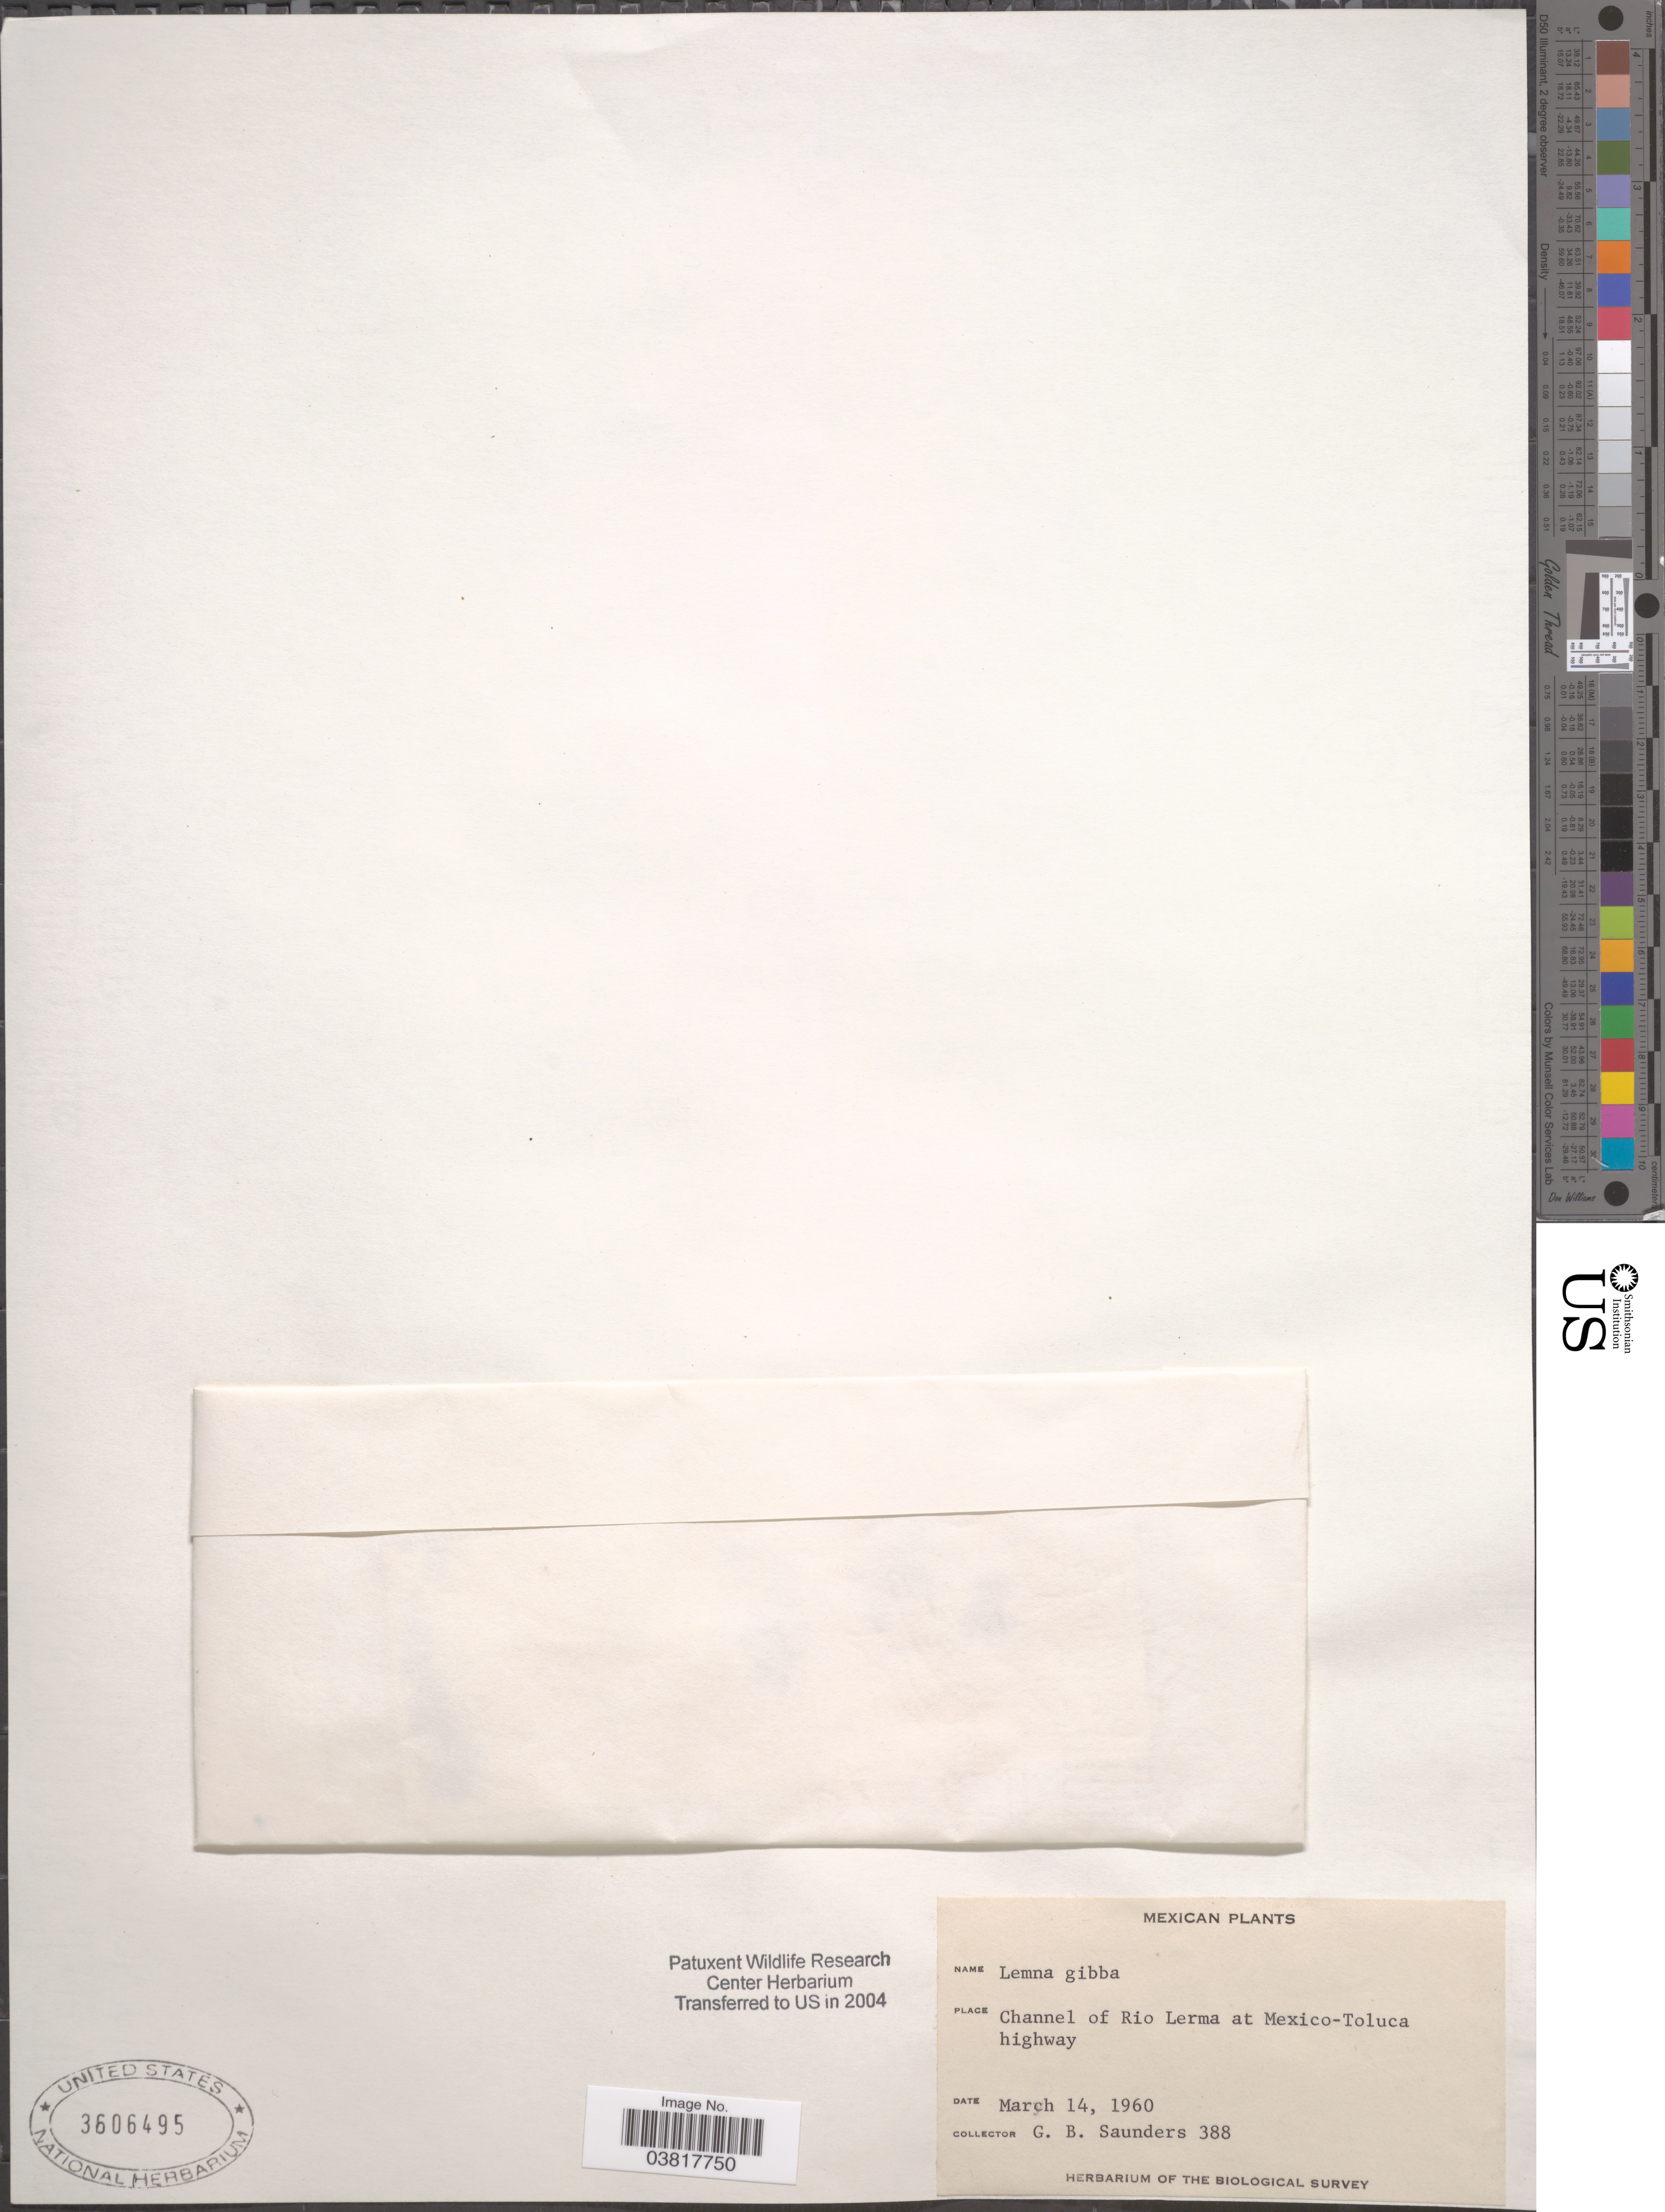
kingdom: Plantae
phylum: Tracheophyta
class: Liliopsida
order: Alismatales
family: Araceae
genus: Lemna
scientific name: Lemna gibba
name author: L.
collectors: G. B. Saunders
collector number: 388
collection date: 1960-03-14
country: Mexico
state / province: México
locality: Channel of Rio Lerma at Mexico-Toluca highway.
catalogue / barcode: US 3606495